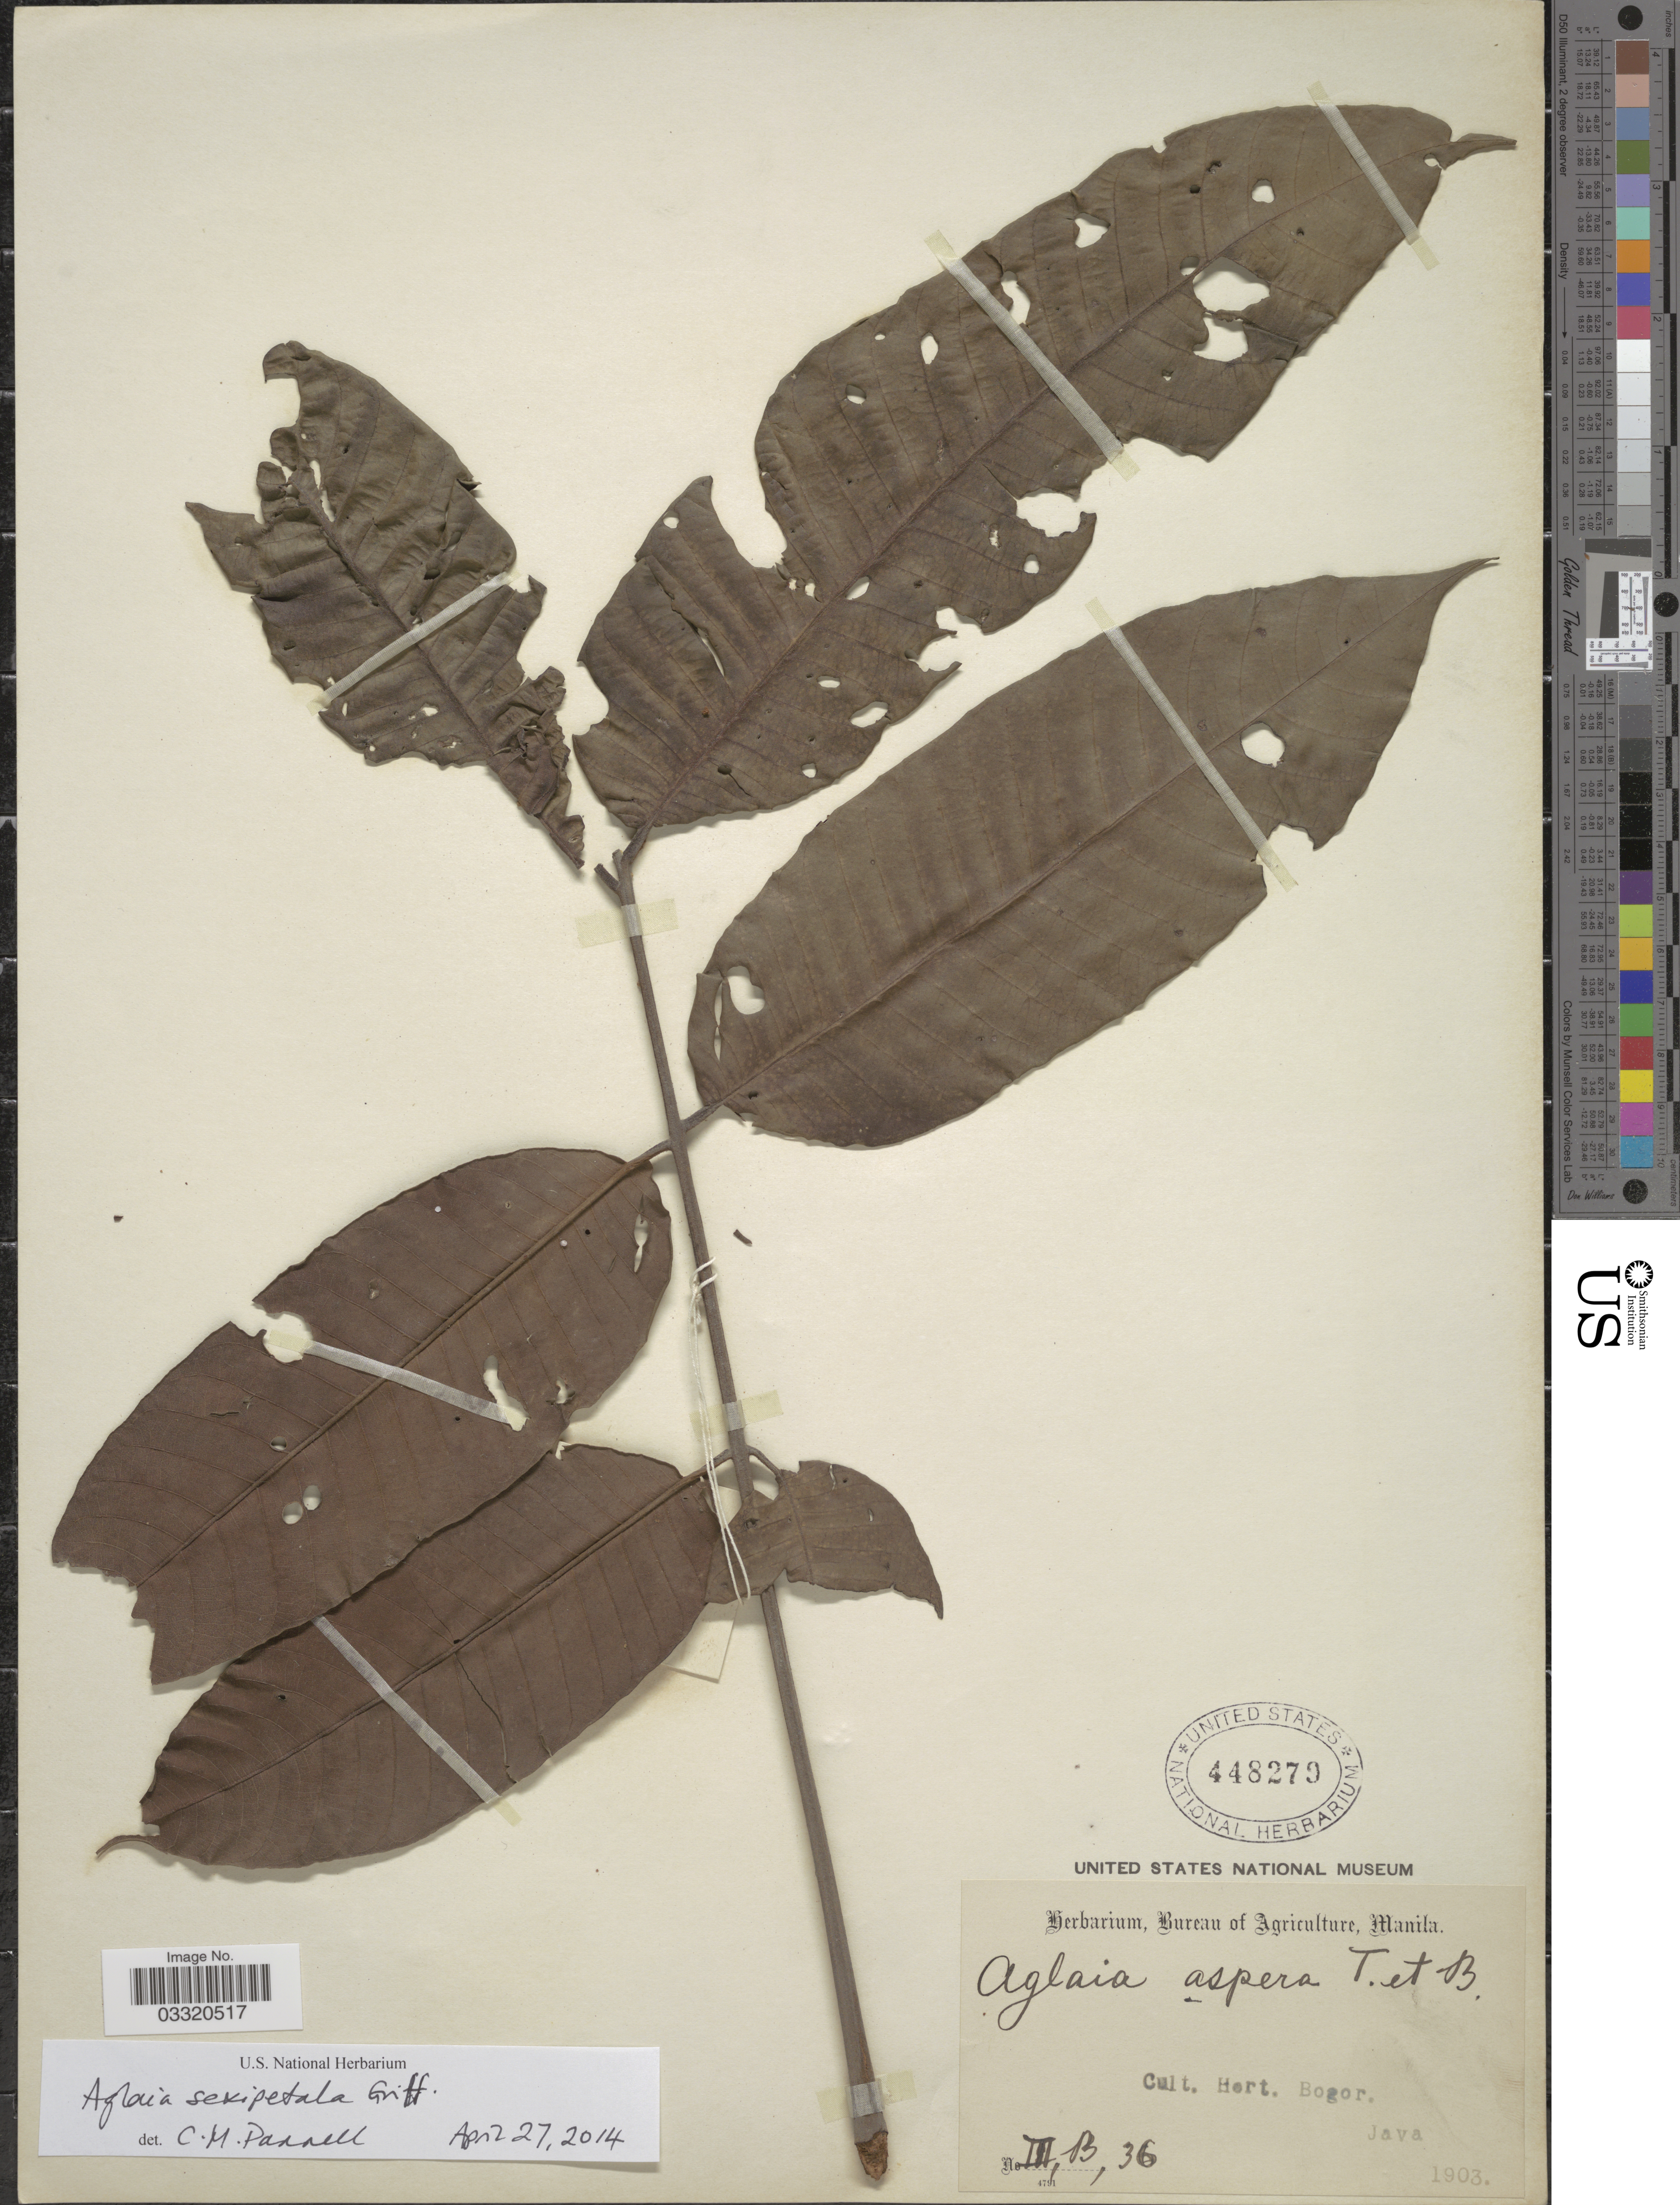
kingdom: Plantae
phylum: Tracheophyta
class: Magnoliopsida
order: Sapindales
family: Meliaceae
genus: Aglaia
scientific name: Aglaia sexipetala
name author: Griff.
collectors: Ex herb. Bureau of Agriculture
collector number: III,B,36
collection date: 1903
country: Indonesia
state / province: Java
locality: Cult. Hort. Bogor.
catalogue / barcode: US 448279